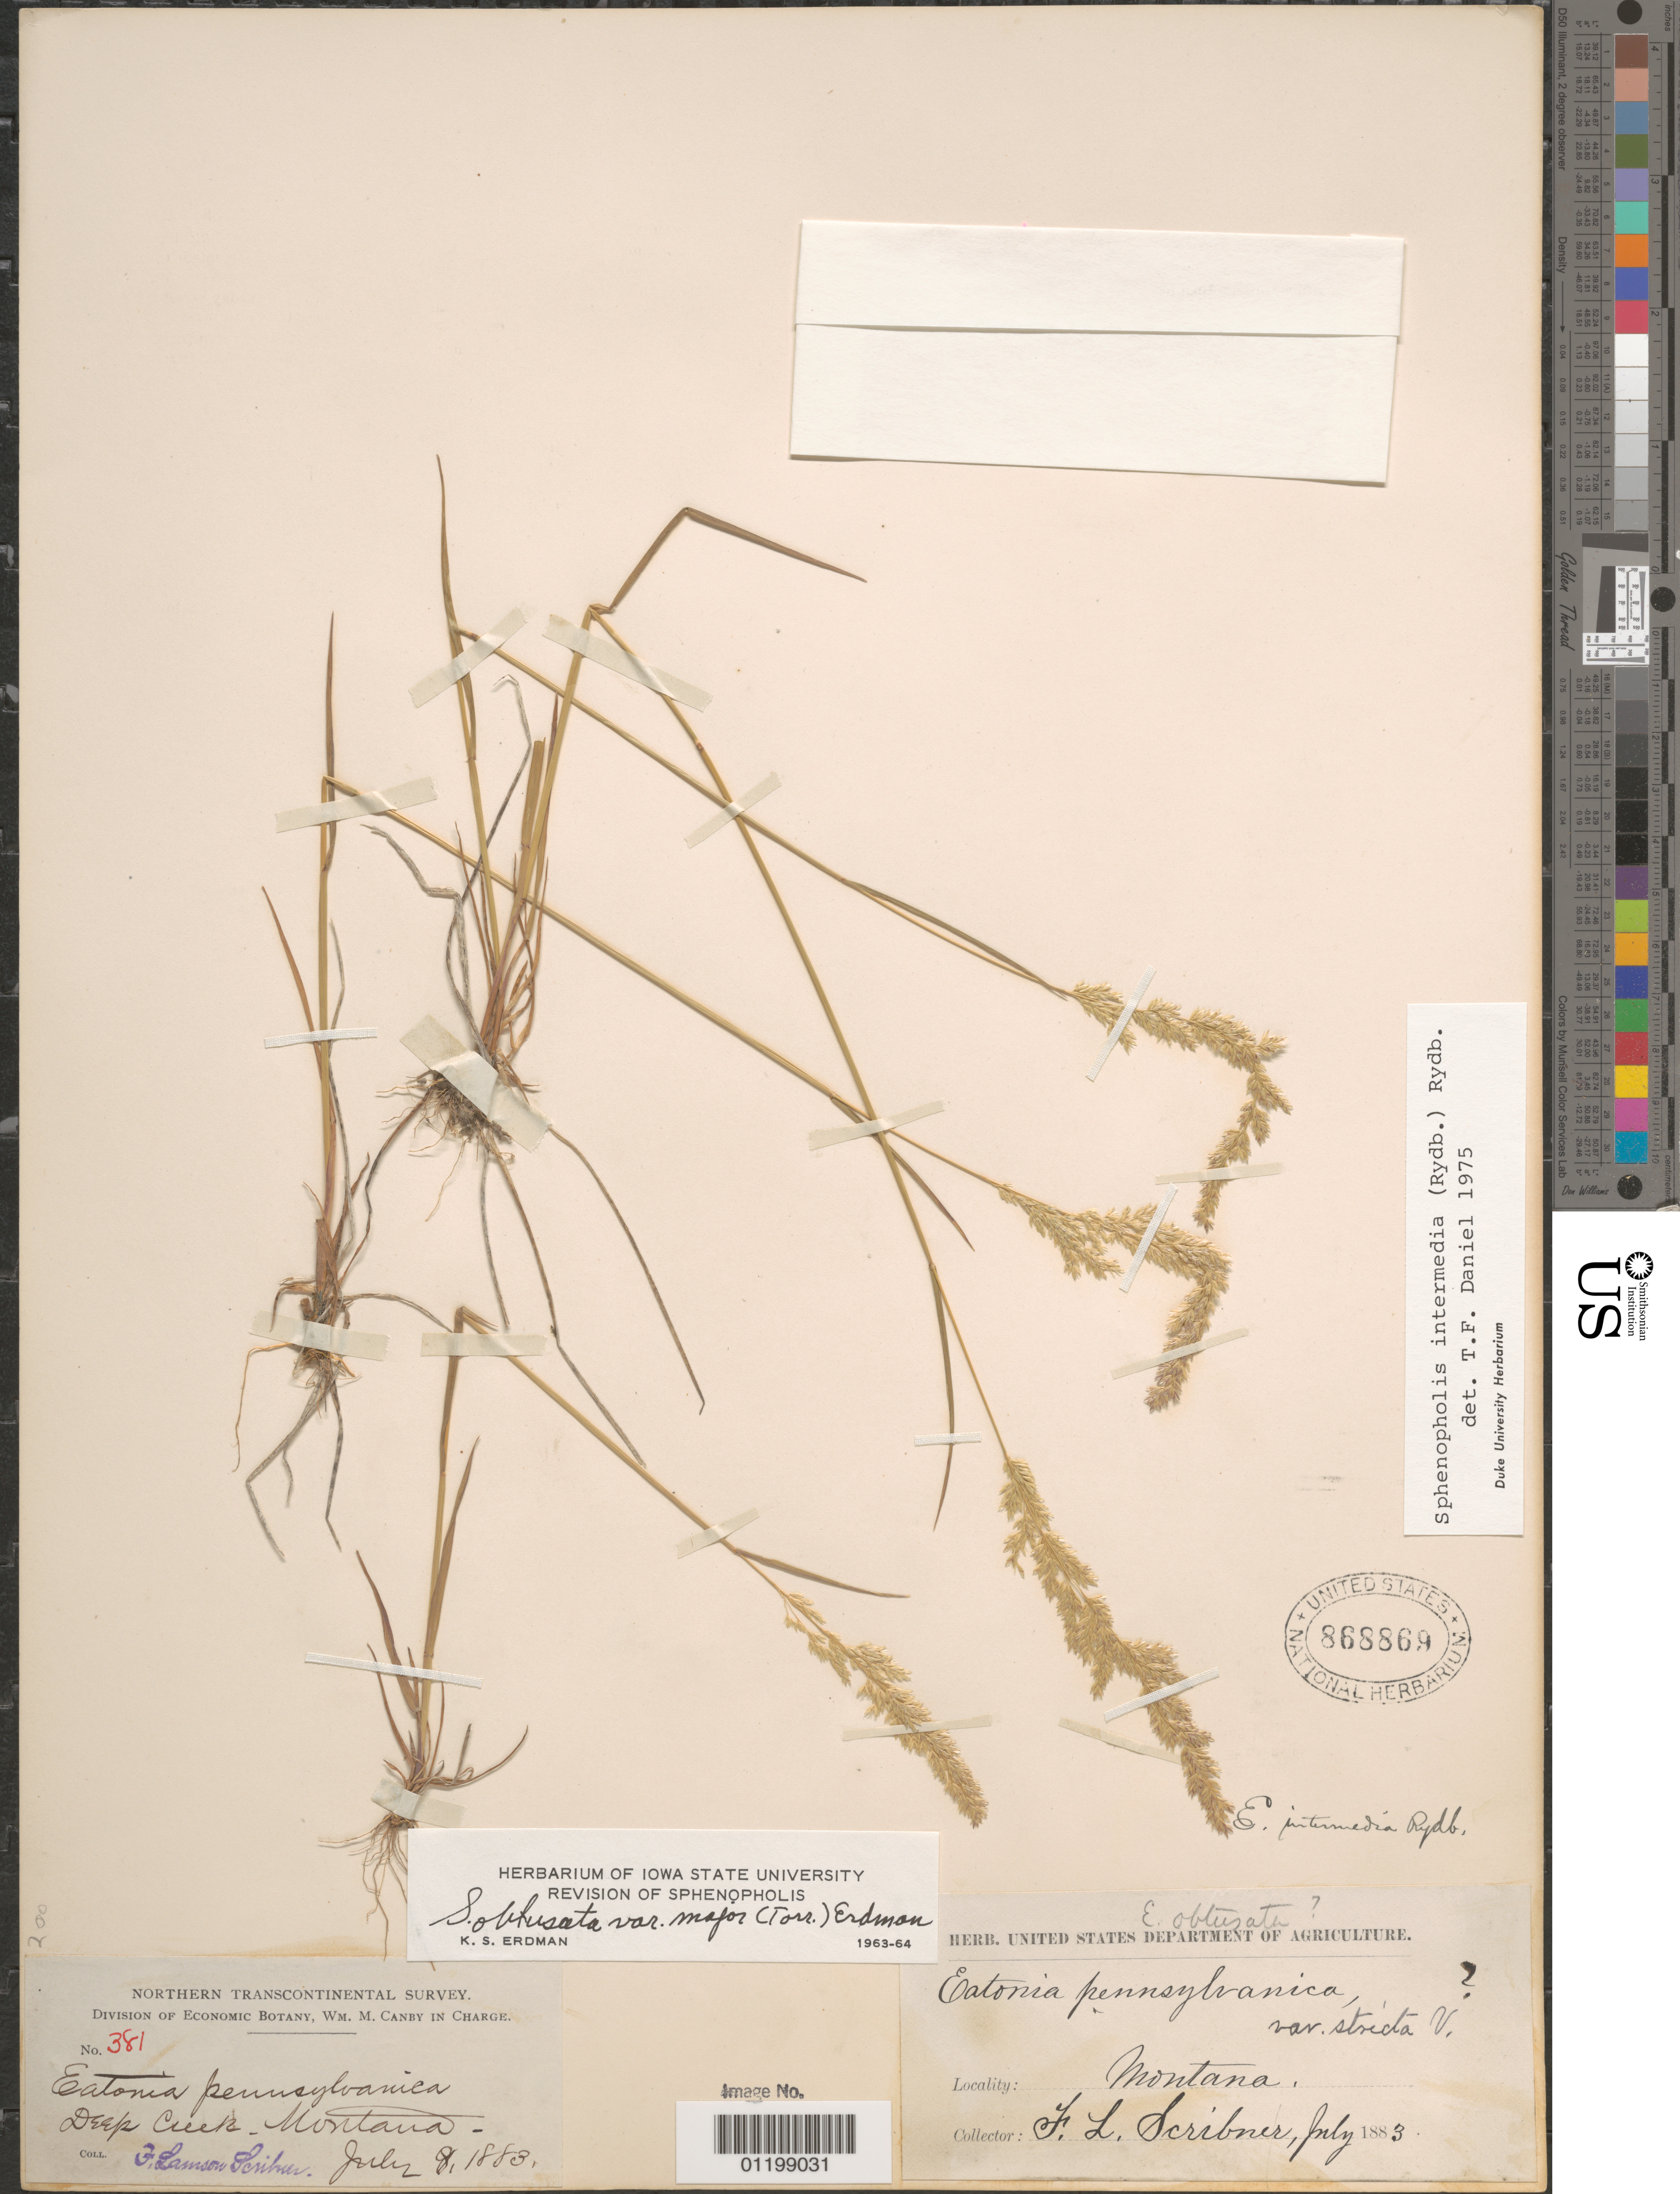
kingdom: Plantae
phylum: Tracheophyta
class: Liliopsida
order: Poales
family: Poaceae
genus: Sphenopholis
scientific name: Sphenopholis intermedia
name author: (Rydb.) Rydb.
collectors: F. L. Scribner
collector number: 381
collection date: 1883-07-08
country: United States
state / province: Montana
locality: Deep Creek.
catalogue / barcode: US 868869